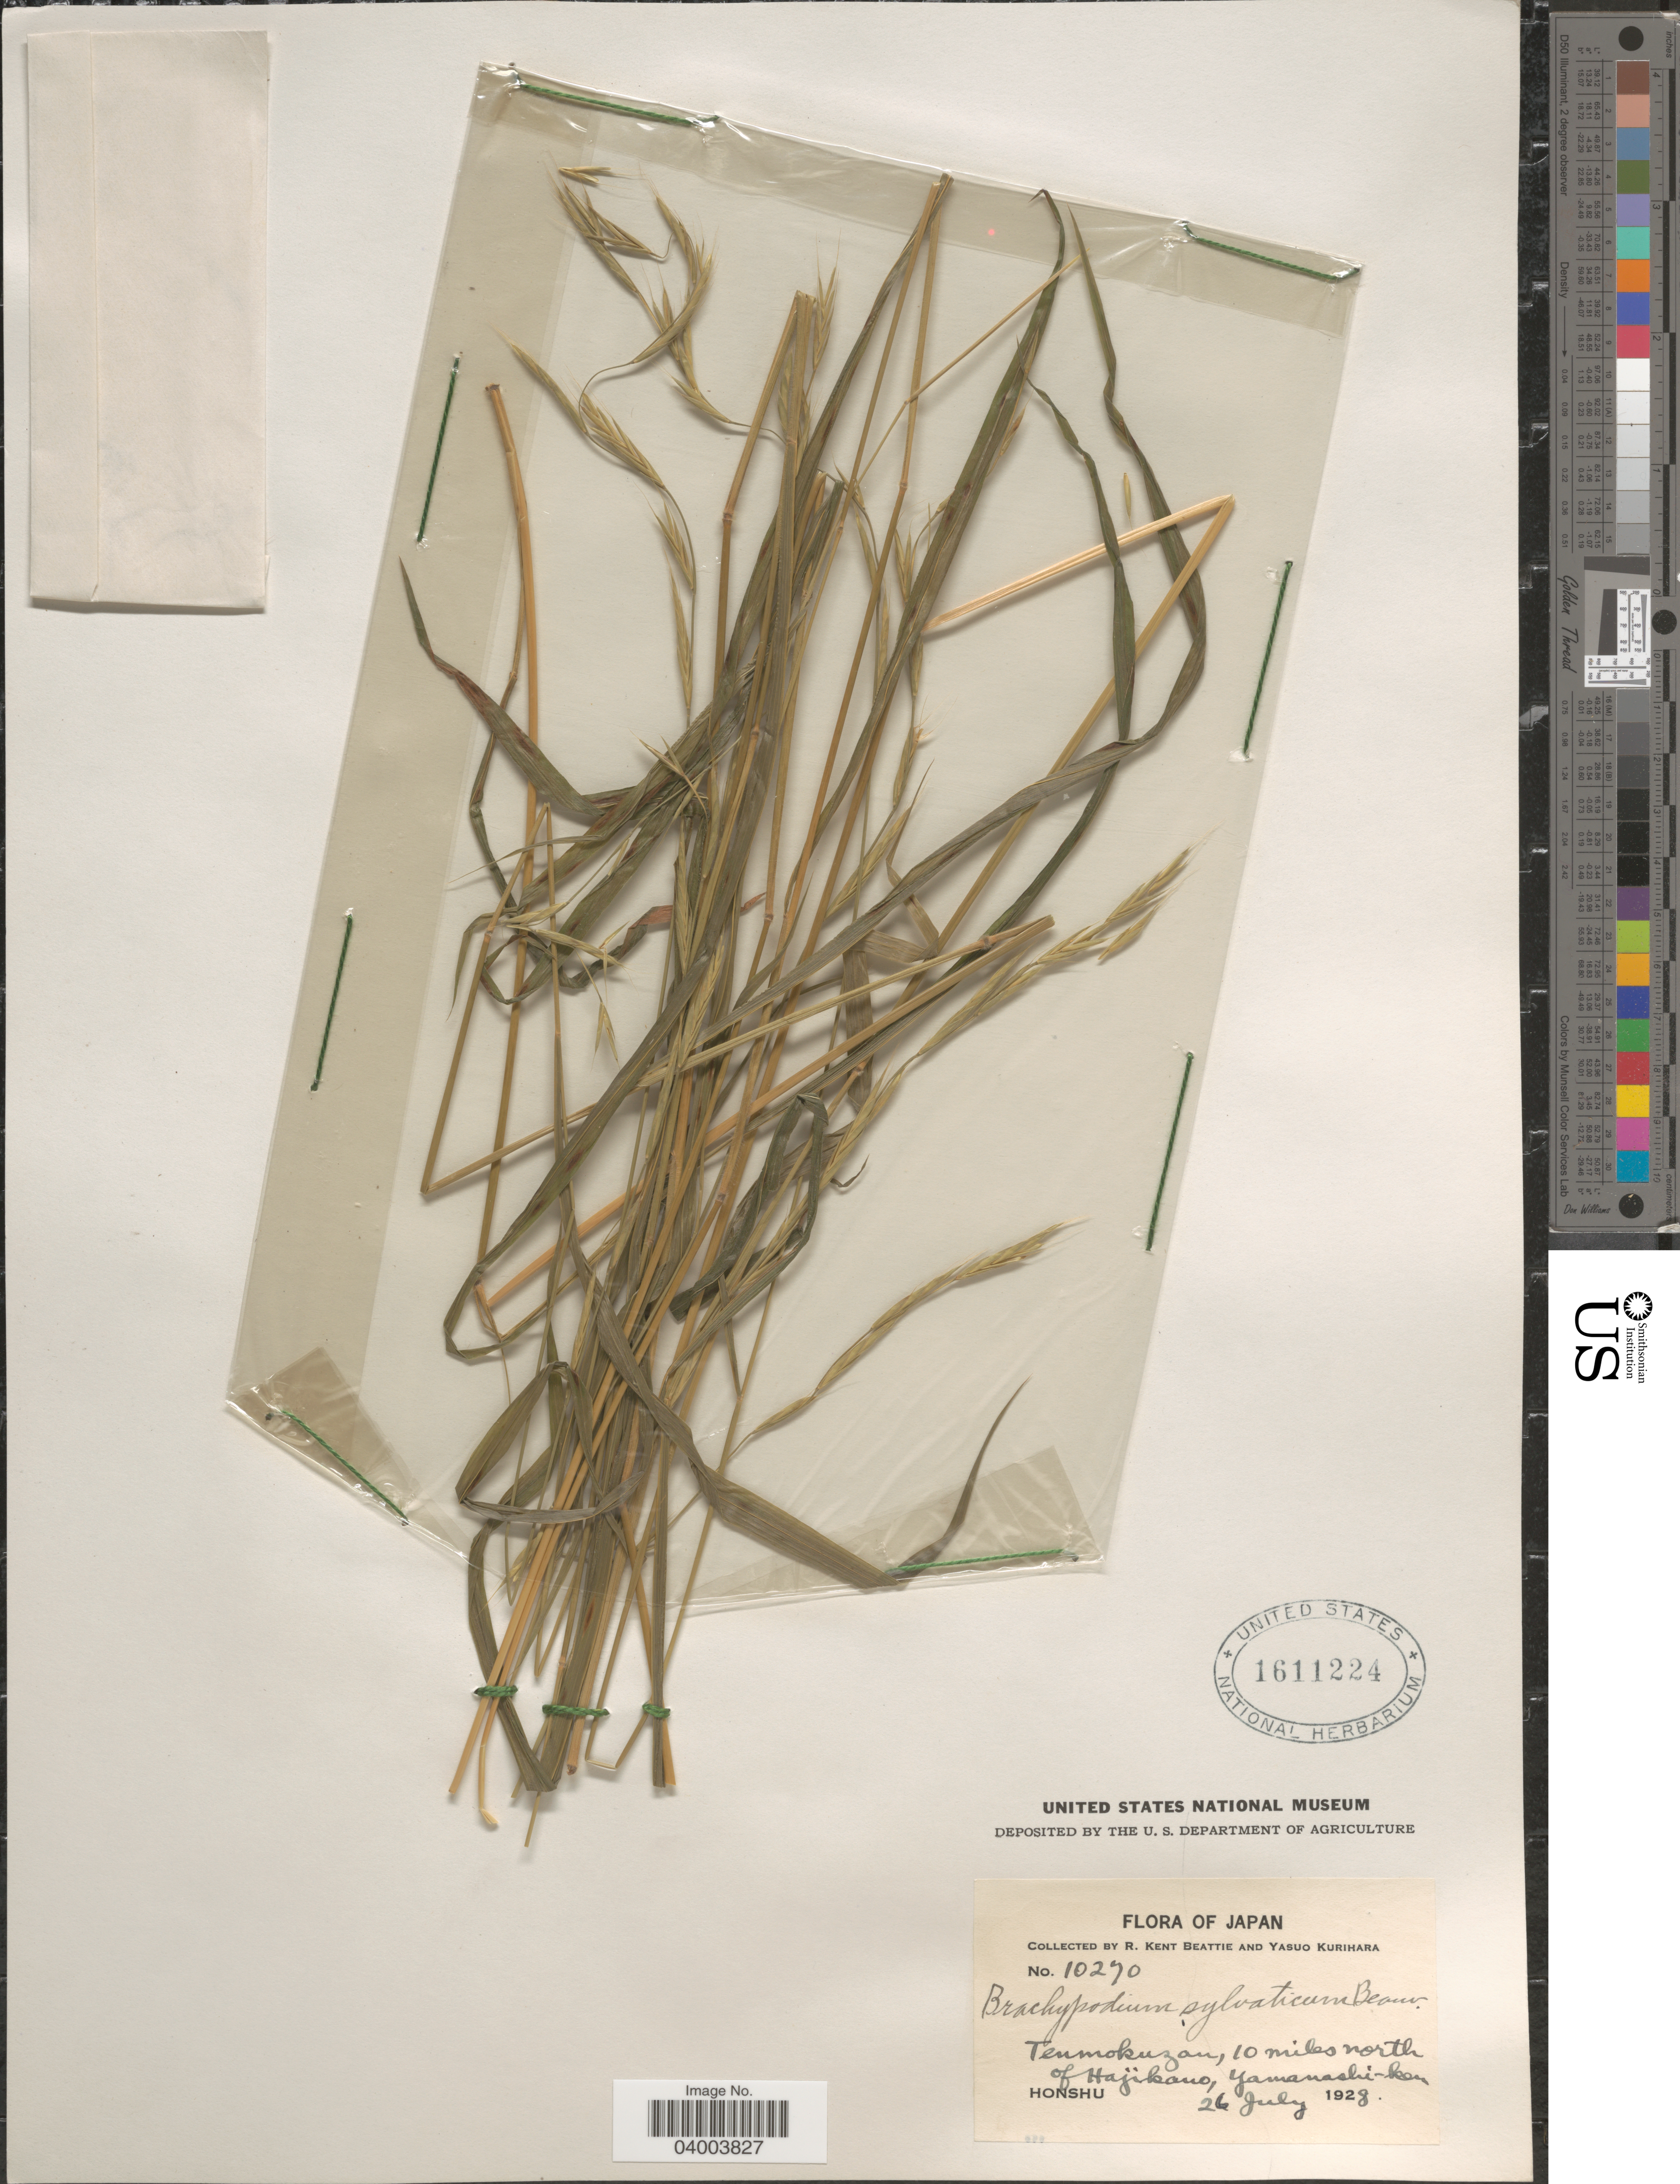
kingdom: Plantae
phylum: Tracheophyta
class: Liliopsida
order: Poales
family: Poaceae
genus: Brachypodium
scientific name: Brachypodium sylvaticum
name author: (Huds.) P. Beauv.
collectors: R. K. Beattie & Y. Kurihara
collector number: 10270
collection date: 1928-07-26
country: Japan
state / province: Yamanasi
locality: Tenmokuzan, 10 miles north of Hajikano, Yamanashi-ken. Honshu.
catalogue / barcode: US 1611224